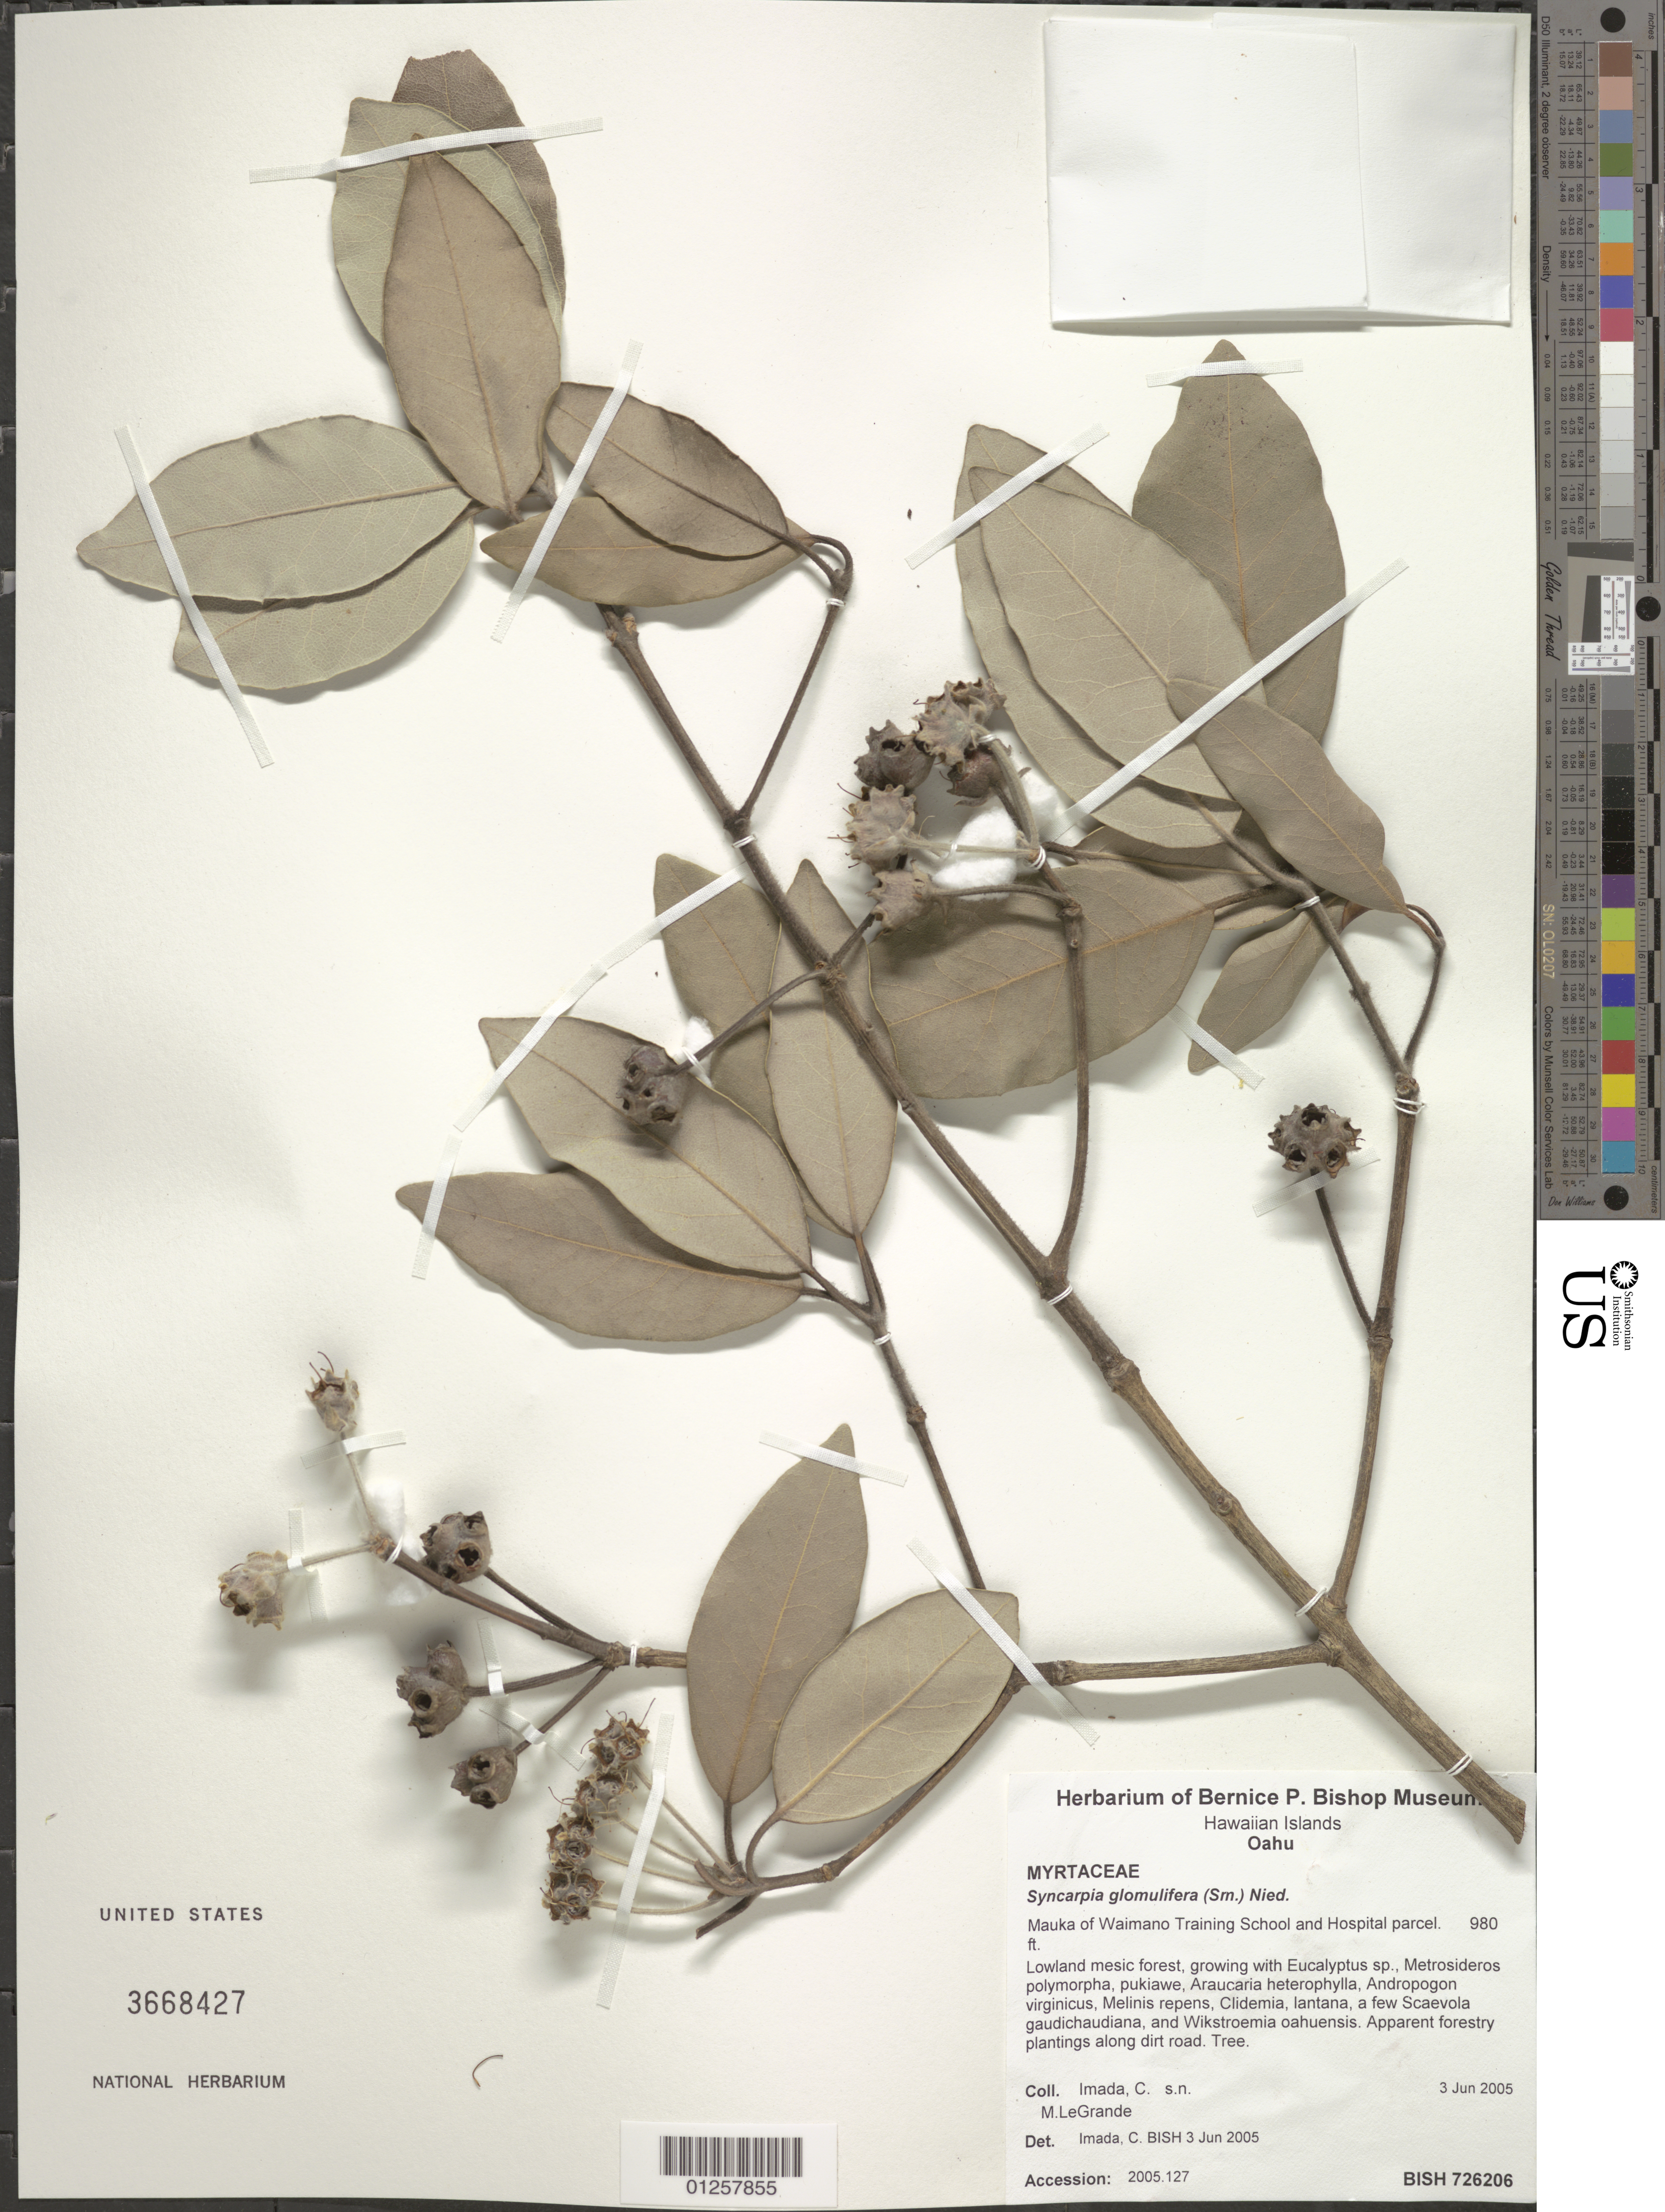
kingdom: Plantae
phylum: Tracheophyta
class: Magnoliopsida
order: Myrtales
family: Myrtaceae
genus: Syncarpia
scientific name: Syncarpia glomulifera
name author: (Sm.) Nied.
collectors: C. Imada & M. LeGrande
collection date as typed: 3.vi. 2005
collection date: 2005-06-03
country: United States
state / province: Hawaii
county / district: Honolulu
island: Oahu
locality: Mauka of Waimano Training School and Hospital parcel.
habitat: Lowland mesic forest.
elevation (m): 299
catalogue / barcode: US 3668427